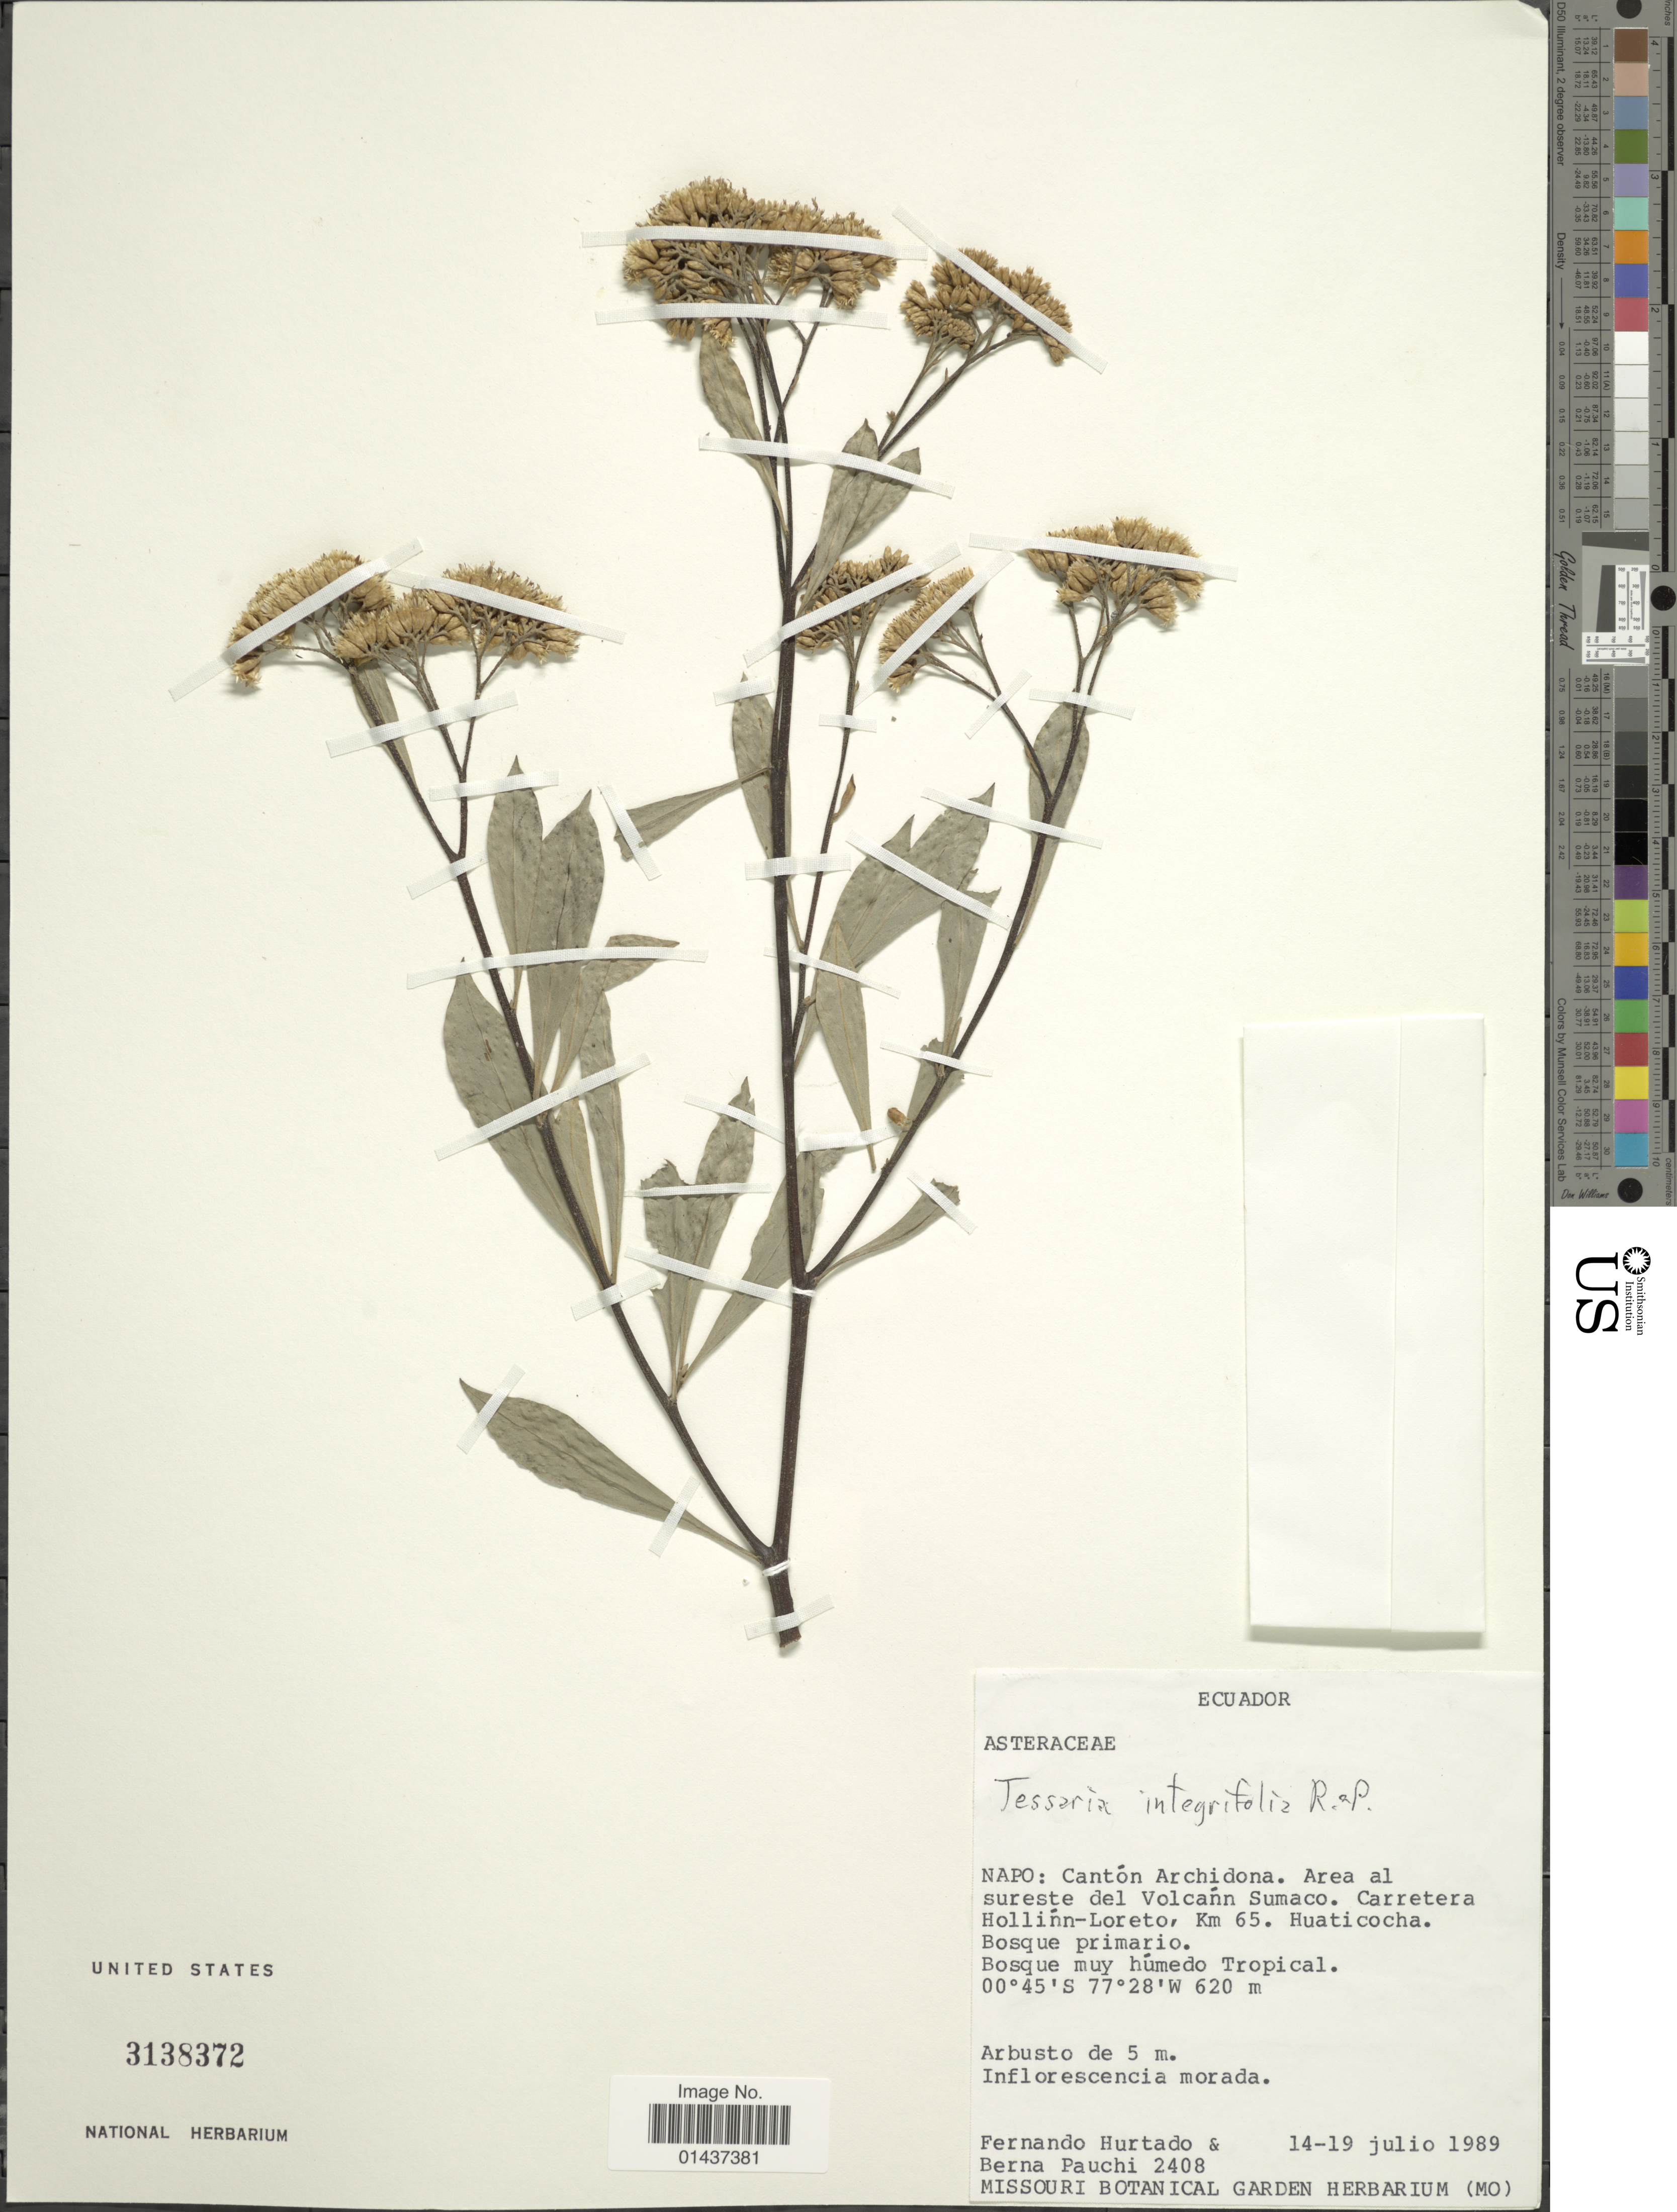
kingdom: Plantae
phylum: Tracheophyta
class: Magnoliopsida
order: Asterales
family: Asteraceae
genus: Tessaria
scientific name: Tessaria integrifolia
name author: Ruiz & Pav.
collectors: F. Hurtado & B. Pauchi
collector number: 2408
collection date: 1989-07-14/1989-07-19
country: Ecuador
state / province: Napo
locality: Cantón Archidona. Area al sureste del Volcánn Sumaco. Carretera Hollínn-Loreto, Km 65. Huaticocha.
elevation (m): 620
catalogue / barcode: US 3138372